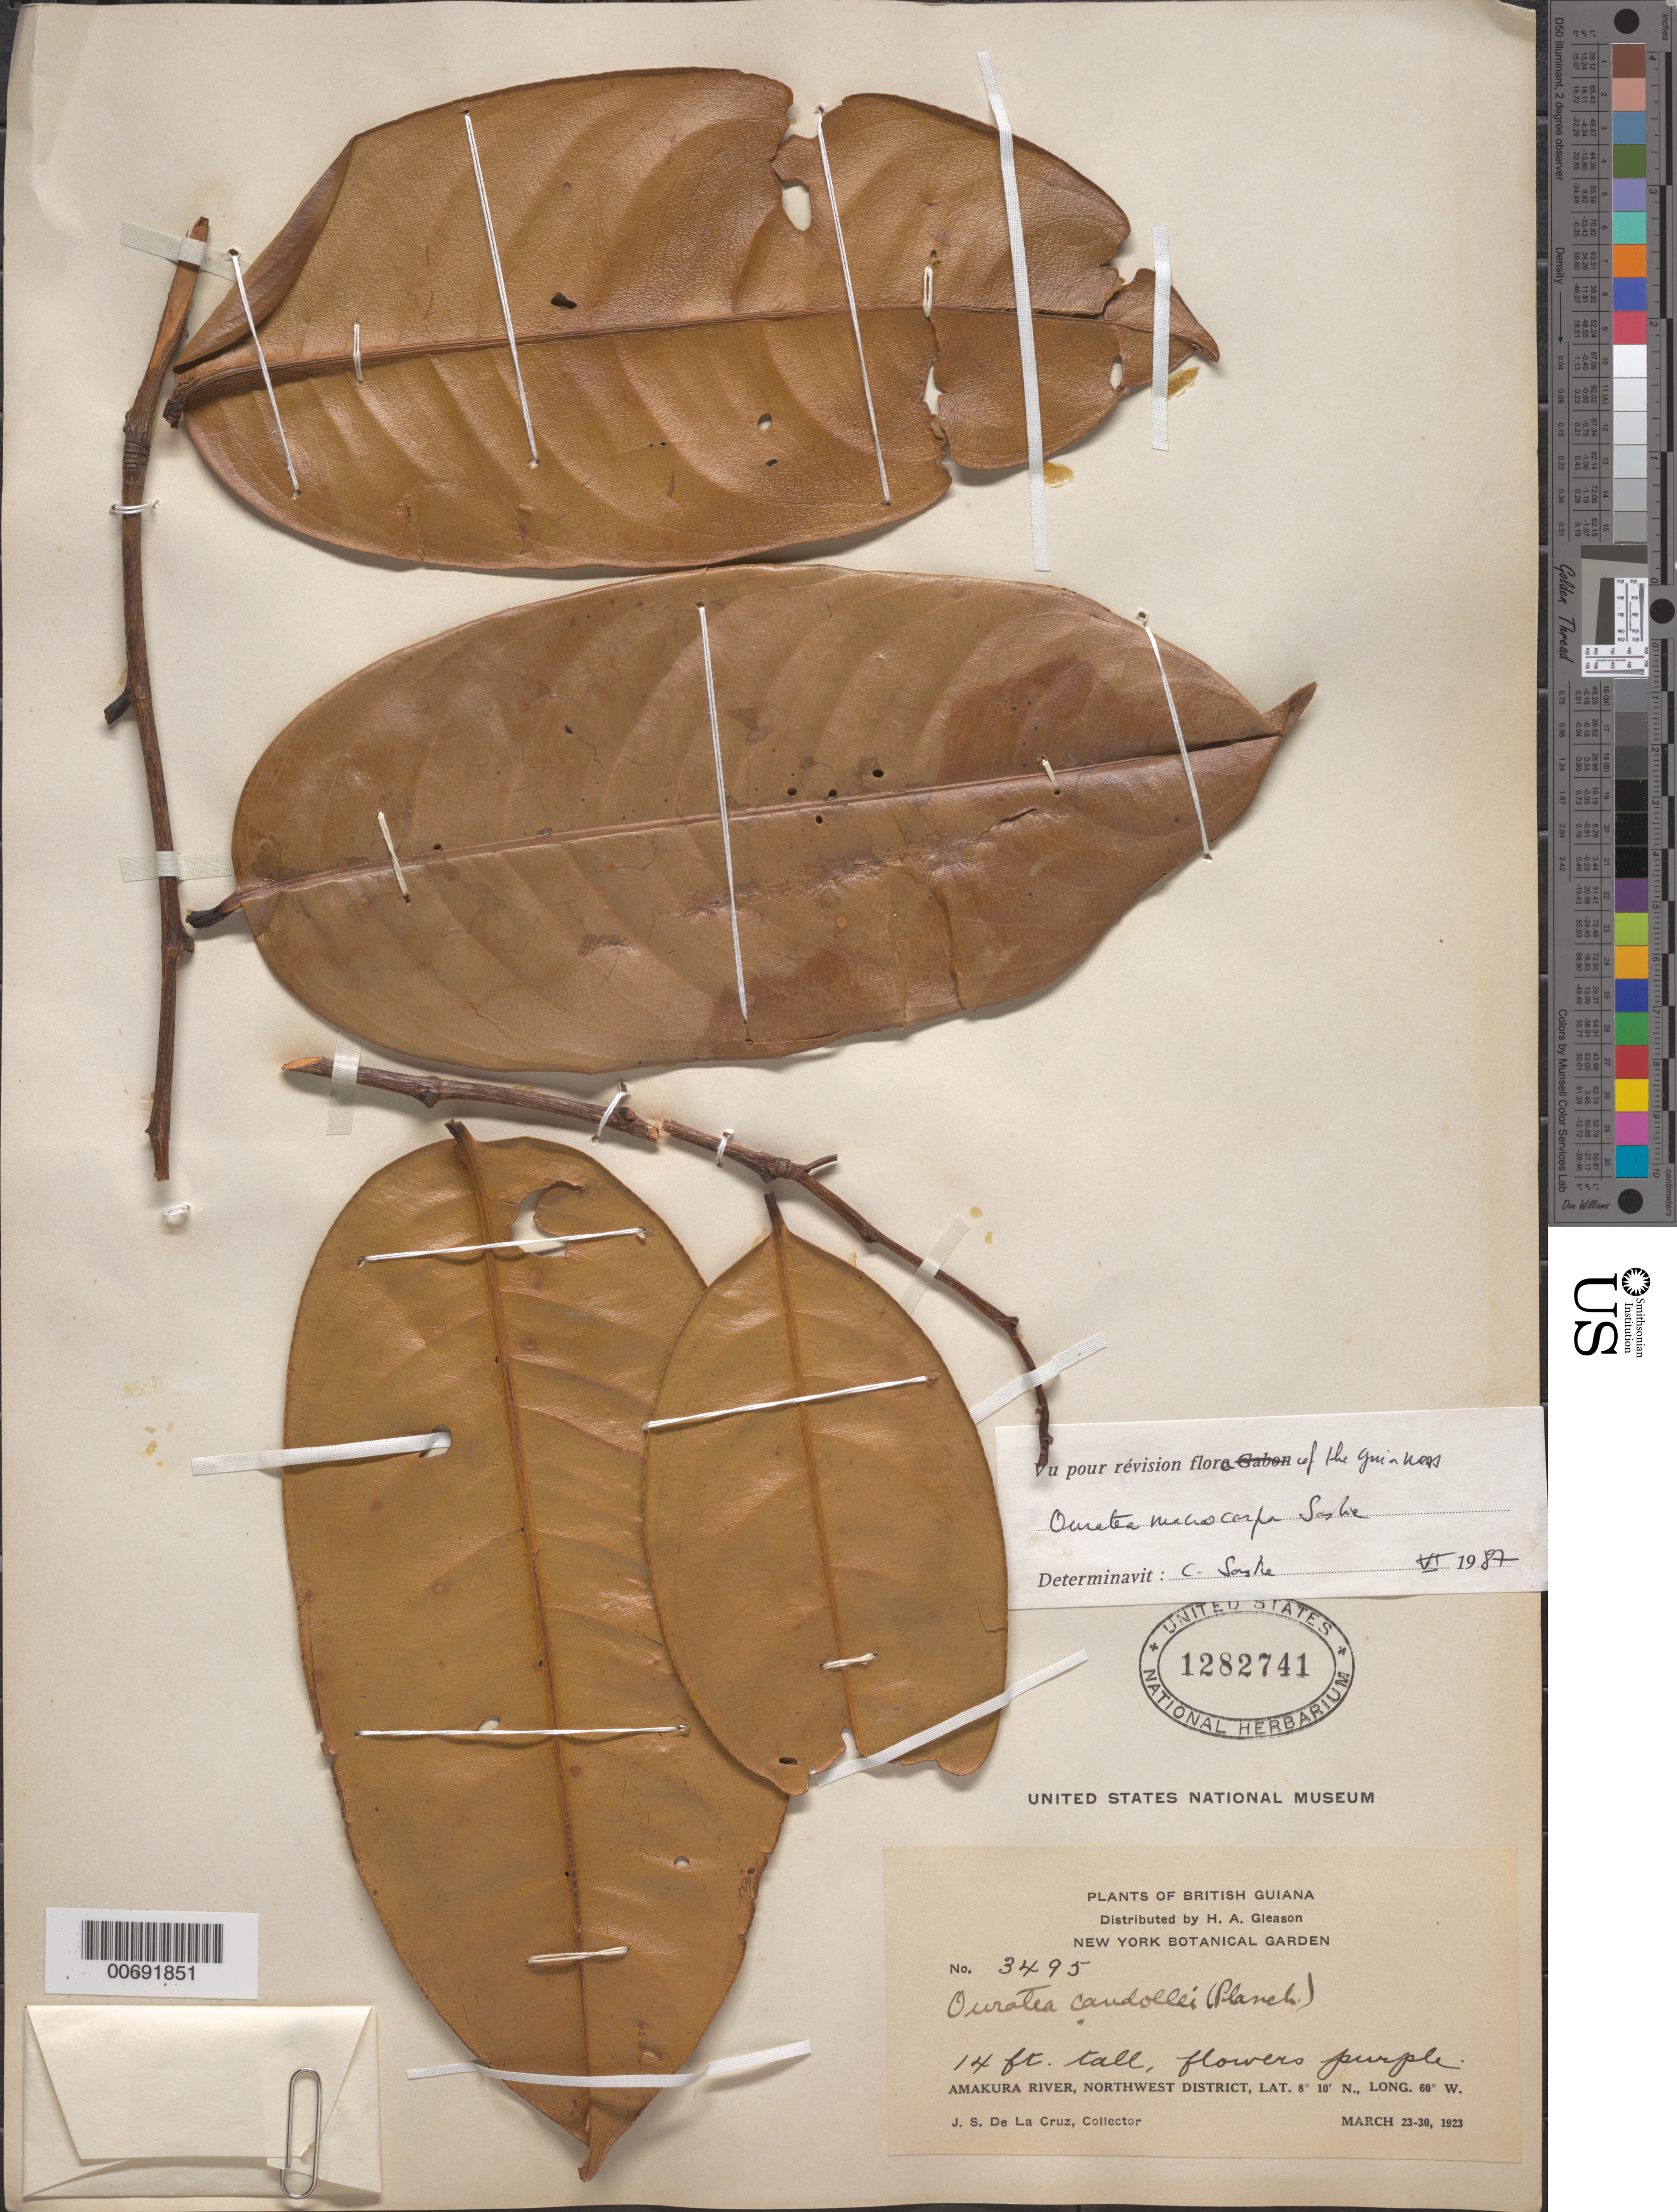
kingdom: Plantae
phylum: Tracheophyta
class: Magnoliopsida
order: Malpighiales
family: Ochnaceae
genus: Ouratea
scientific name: Ouratea macrocarpa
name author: Sastre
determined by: Sastre, C. H. L.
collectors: J. S. de la Cruz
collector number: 3495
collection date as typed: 23-Mar-23 to 30-Mar-23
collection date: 1923-03-23/1923-03-30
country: Guyana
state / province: Barima-Waini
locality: Amakura R., NW District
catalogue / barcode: US 1282741